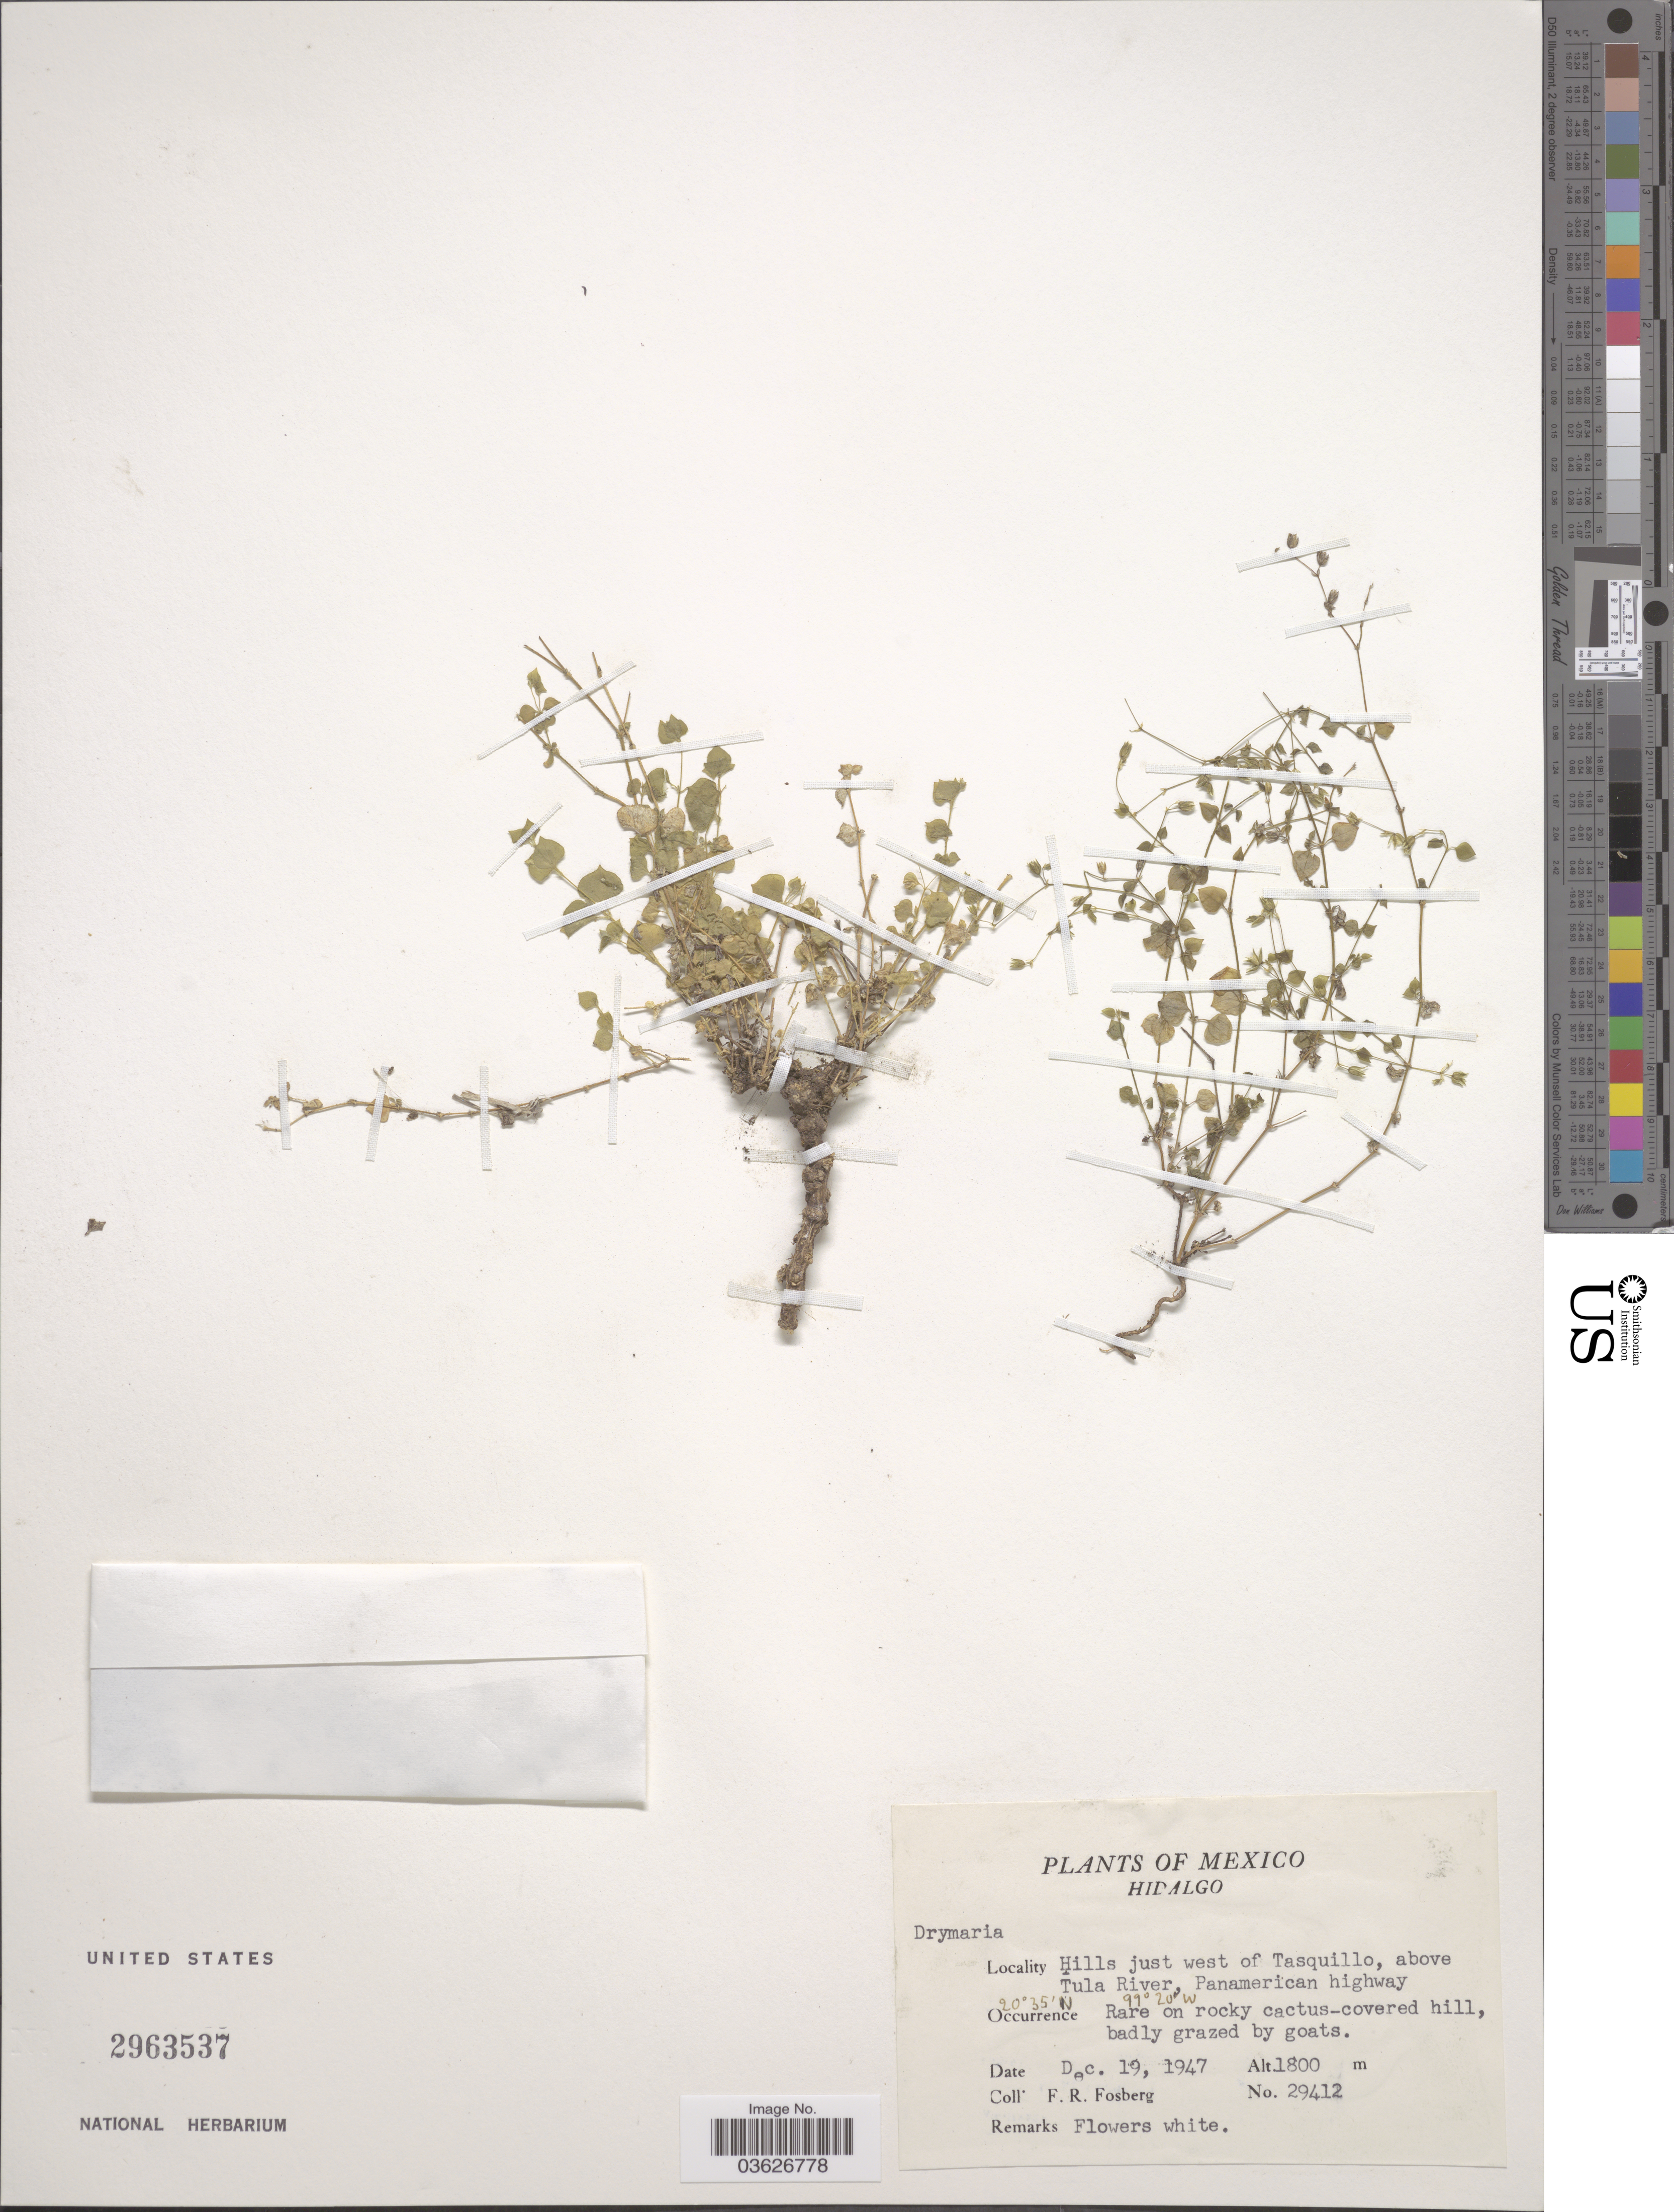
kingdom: Plantae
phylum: Tracheophyta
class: Magnoliopsida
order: Caryophyllales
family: Caryophyllaceae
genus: Drymaria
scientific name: Drymaria sp.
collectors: F. R. Fosberg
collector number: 29412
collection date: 1947-12-19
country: Mexico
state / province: Hidalgo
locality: Hills just west of Tasquillo, above Tula River, Panamerican highway.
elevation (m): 1800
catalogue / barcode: US 2963537